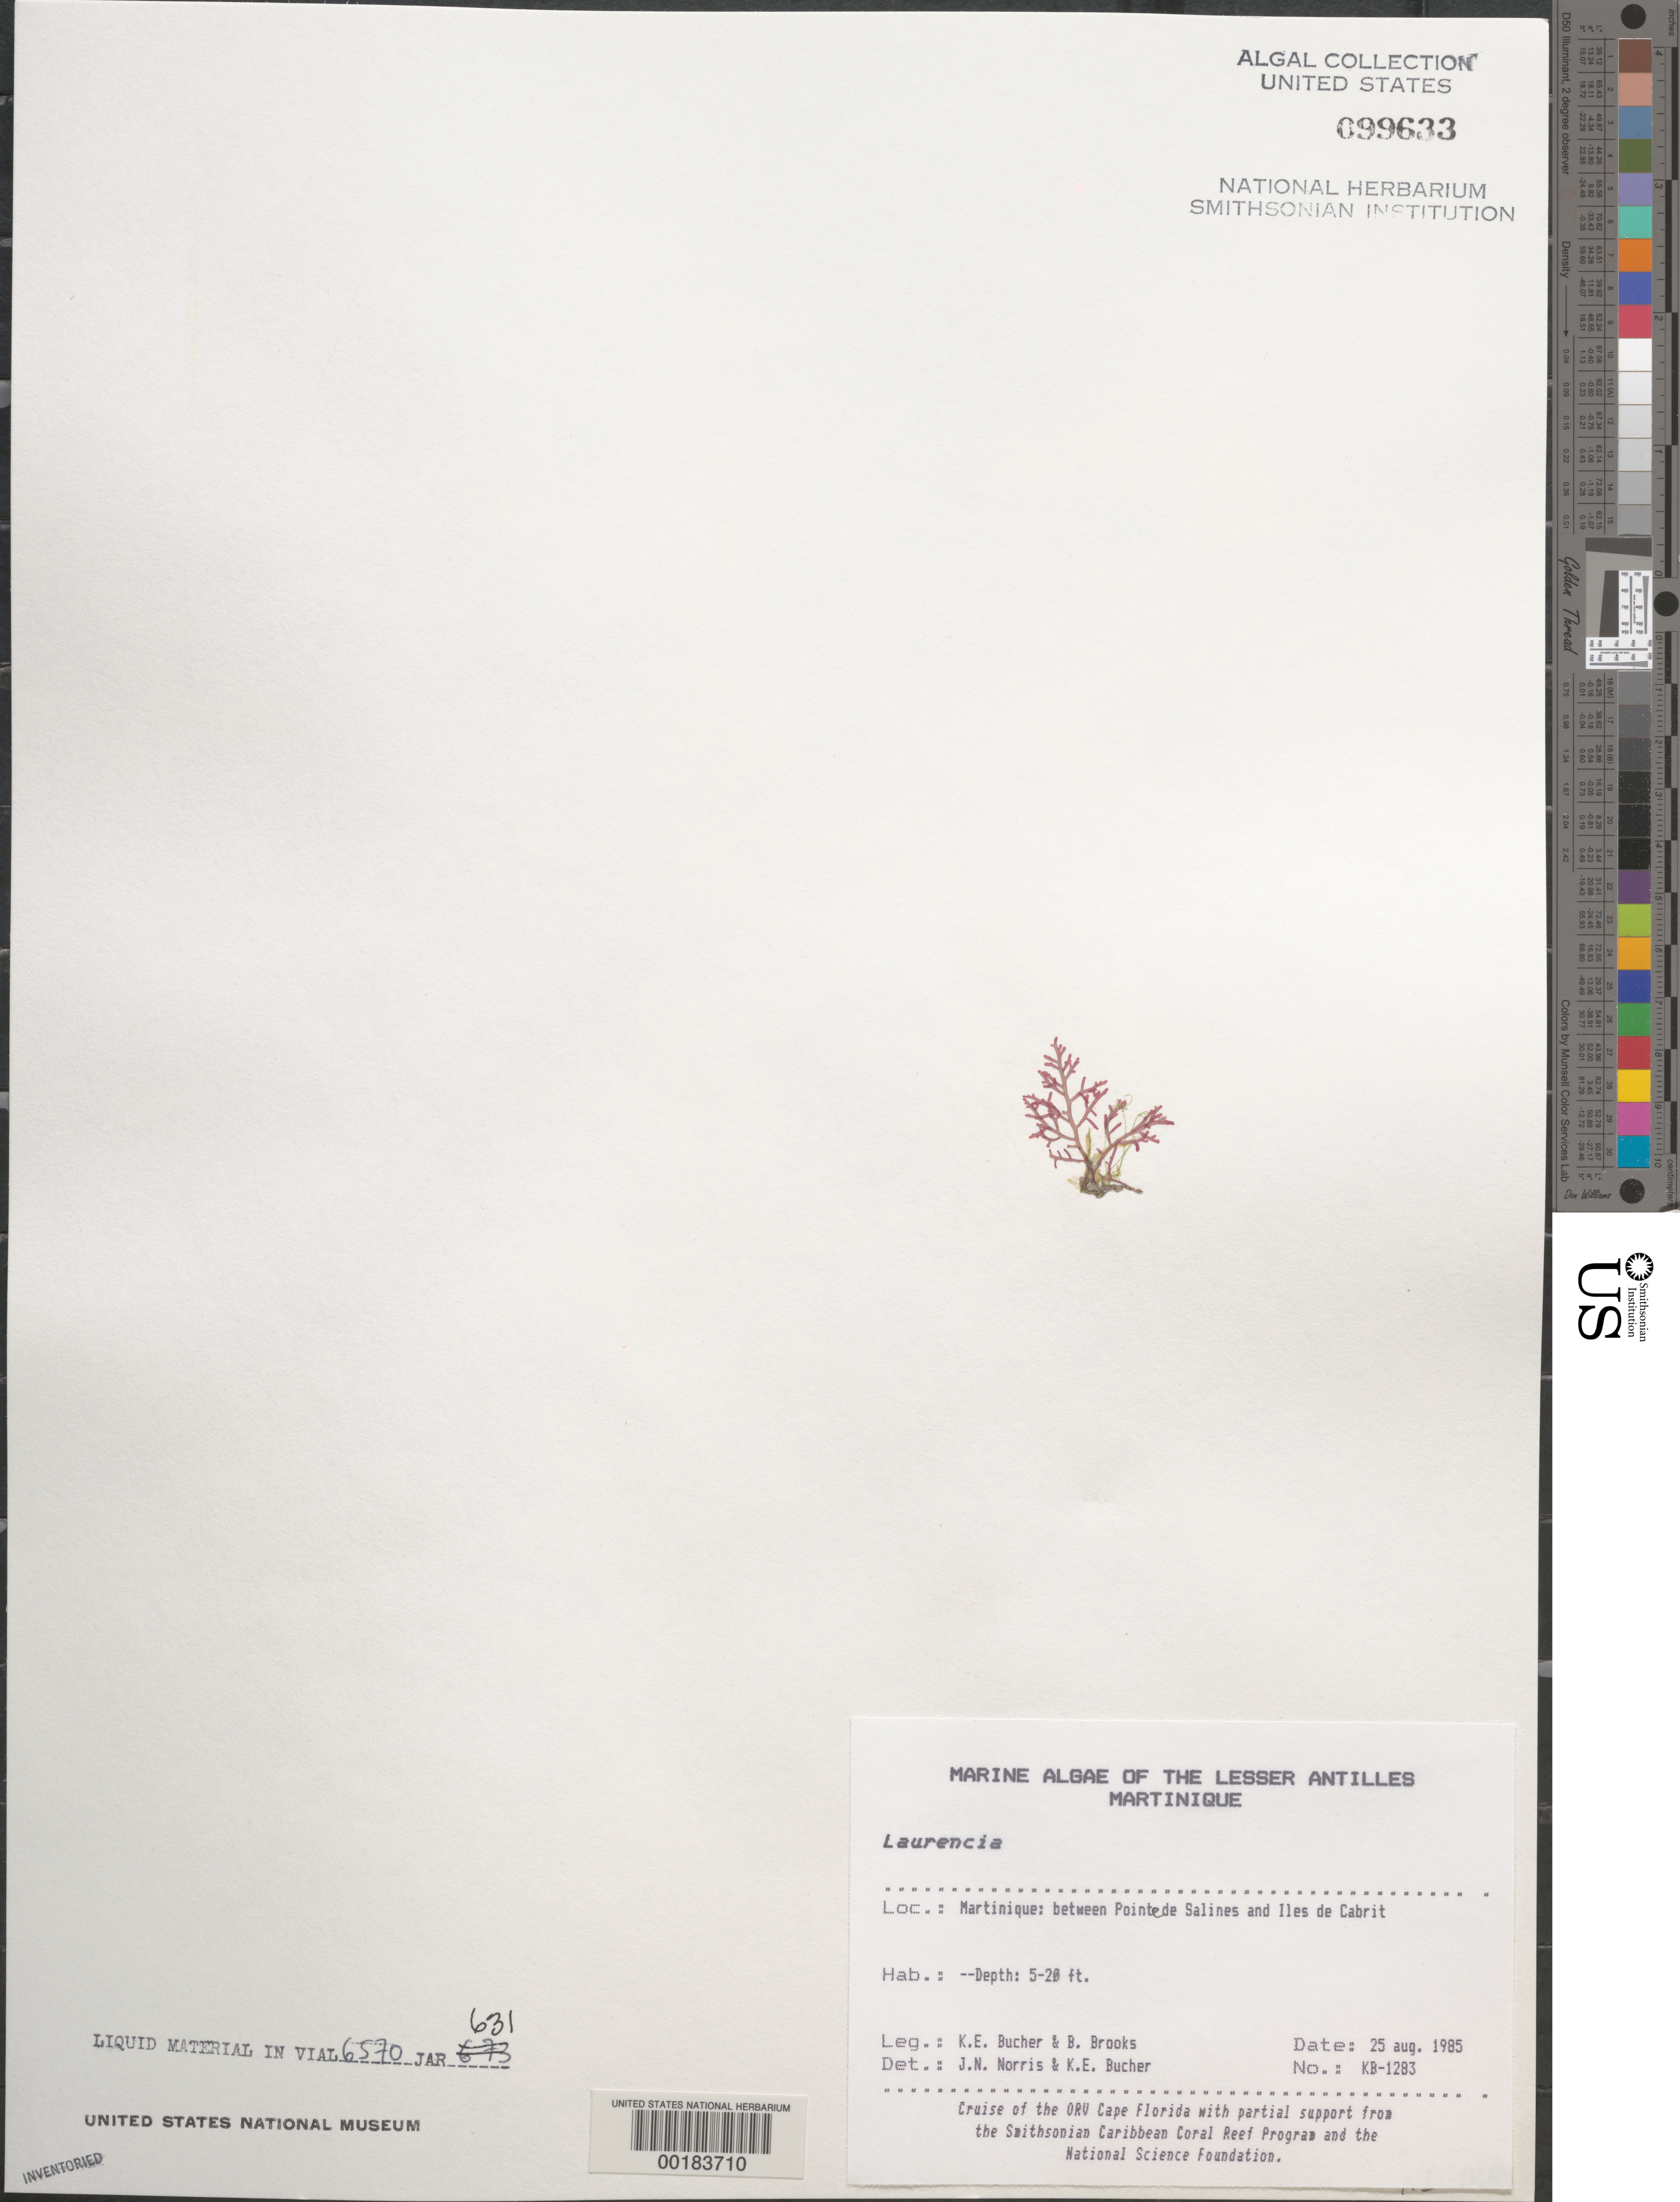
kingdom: Plantae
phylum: Rhodophyta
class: Florideophyceae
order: Ceramiales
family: Rhodomelaceae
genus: Laurencia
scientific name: Laurencia sp.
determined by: Norris, J. N.; Bucher, K. E.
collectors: K. E. Bucher & B. Brooks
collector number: Kb-1283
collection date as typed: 25 Aug 1985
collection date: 1985-08-25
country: Martinique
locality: Between Pointe de Salines and Iles de Cabrit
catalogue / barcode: US 99633